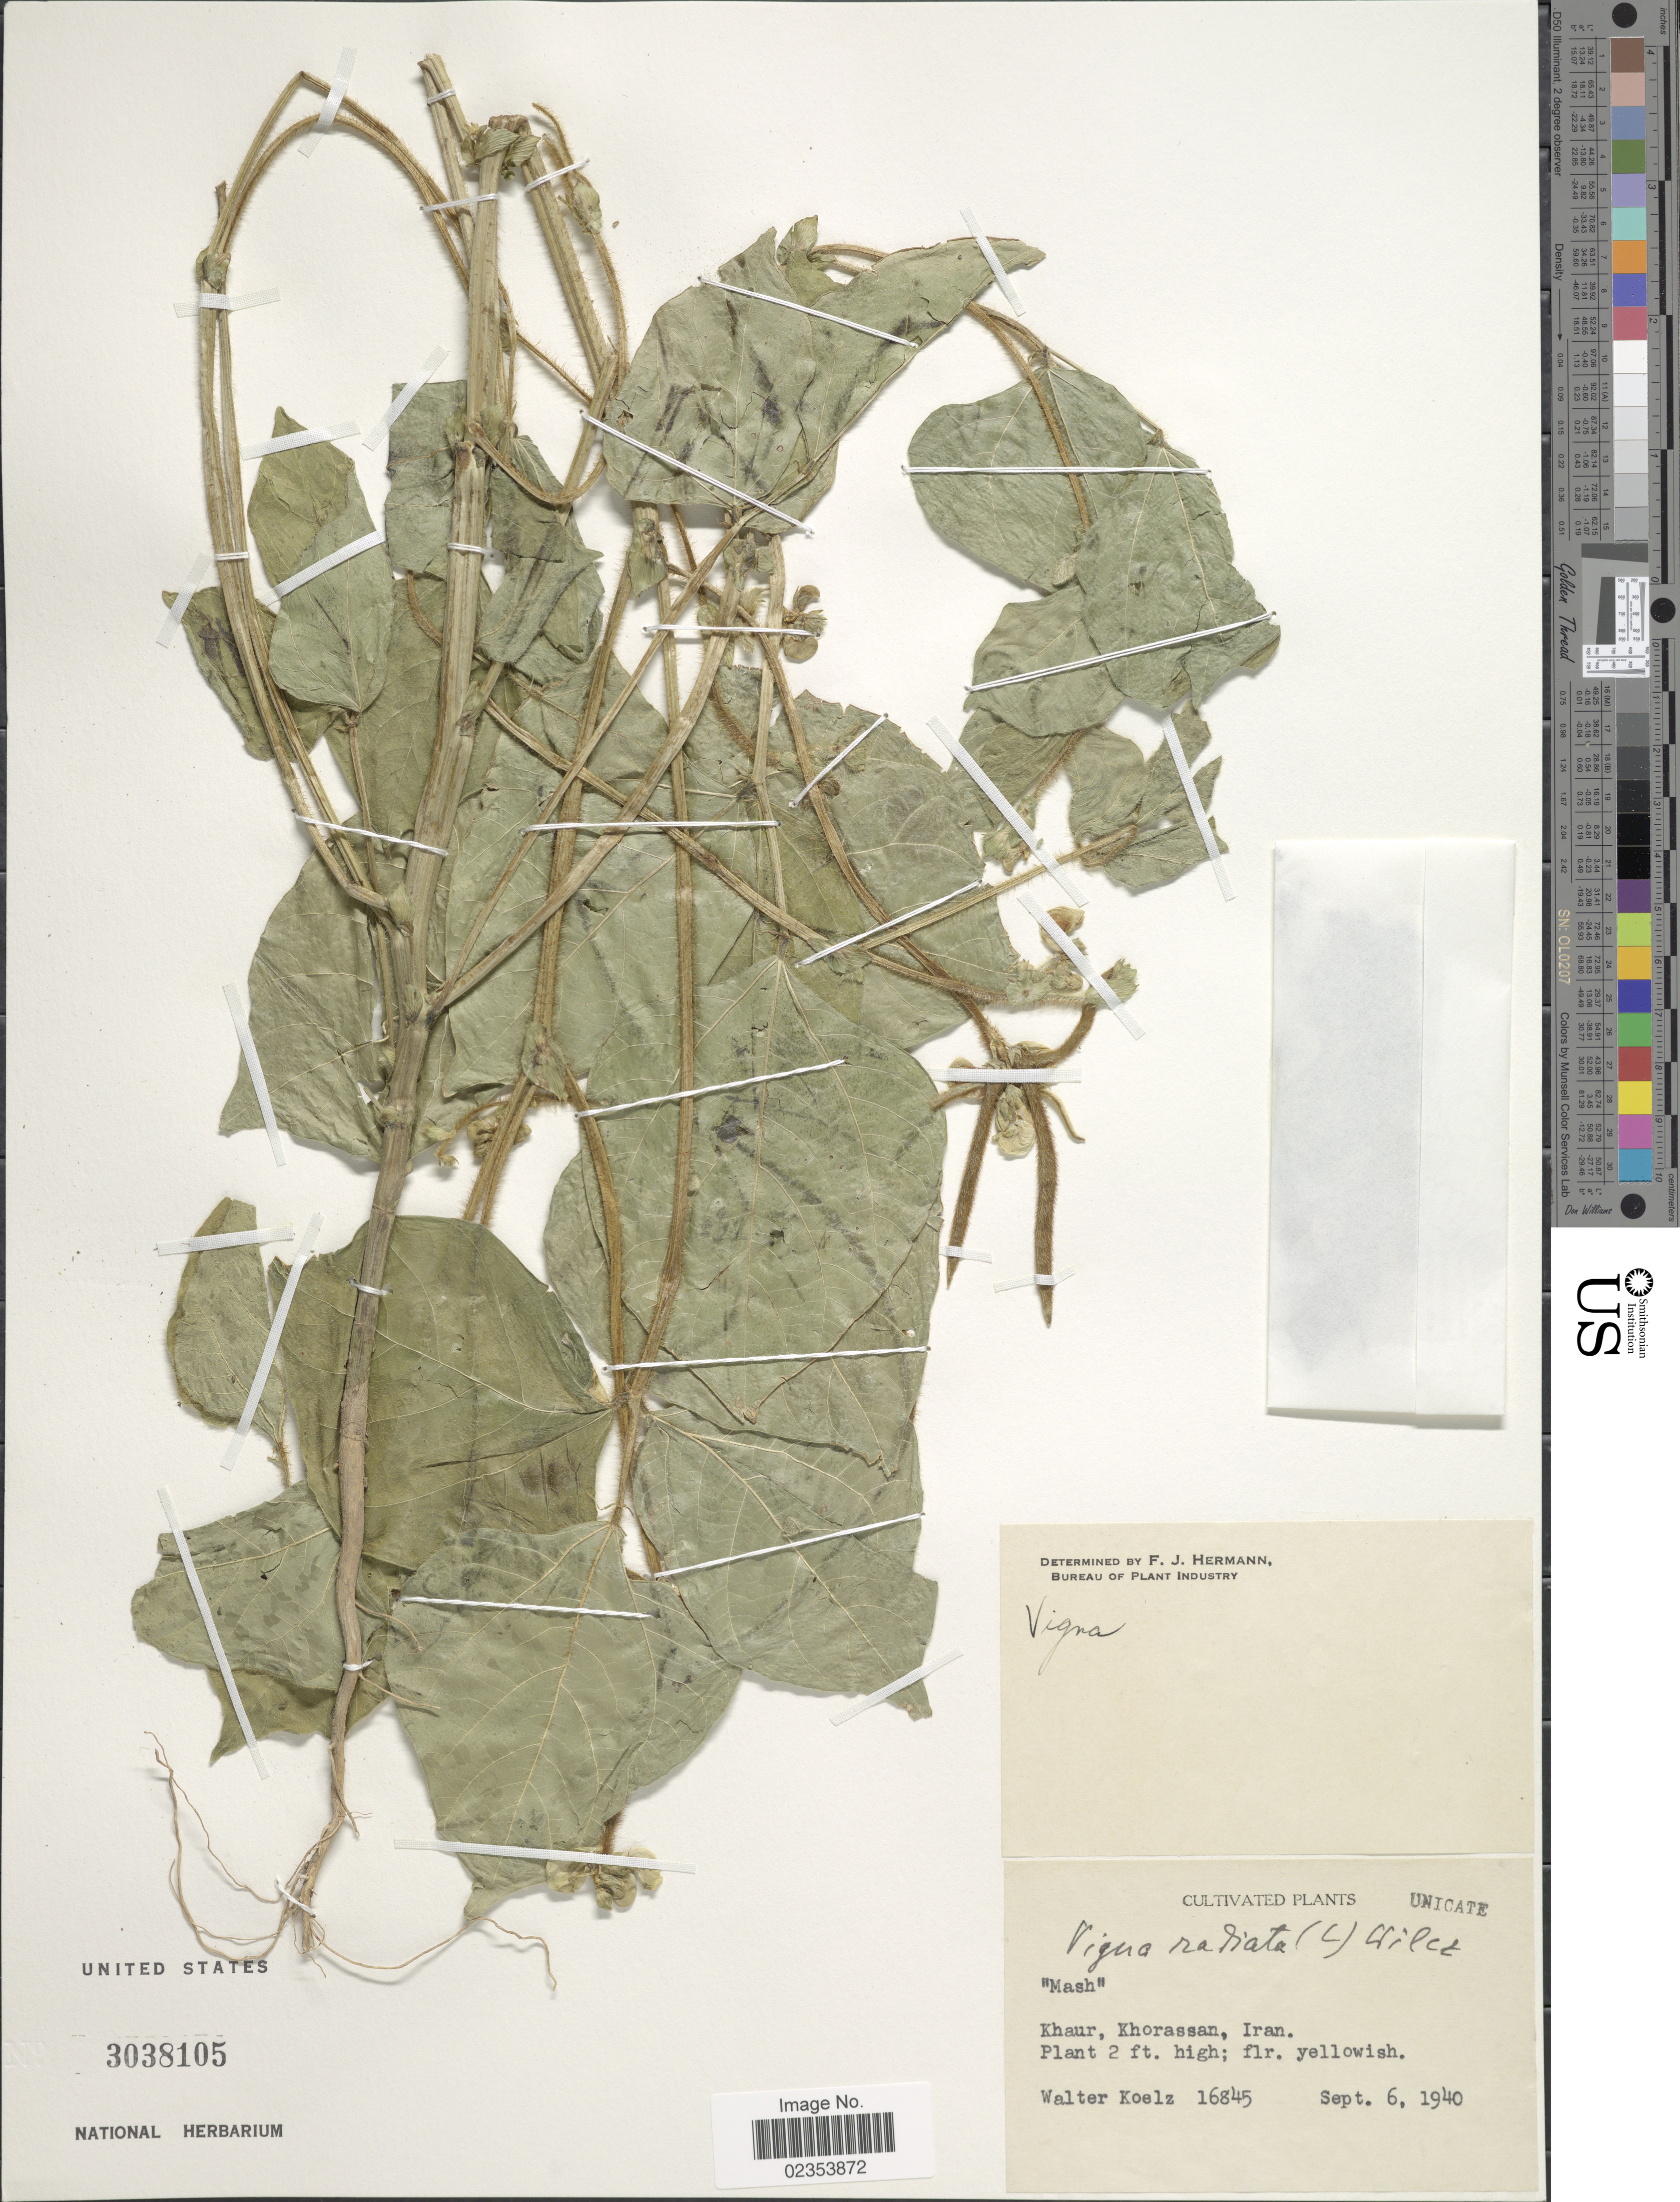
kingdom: Plantae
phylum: Tracheophyta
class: Magnoliopsida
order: Fabales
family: Fabaceae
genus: Vigna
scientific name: Vigna radiata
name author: (L.) R. Wilczek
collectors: W. N. Koelz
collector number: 16845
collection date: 1940-09-06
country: Iran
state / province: Khorasan [obsolete]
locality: Khaur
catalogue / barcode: US 3038105